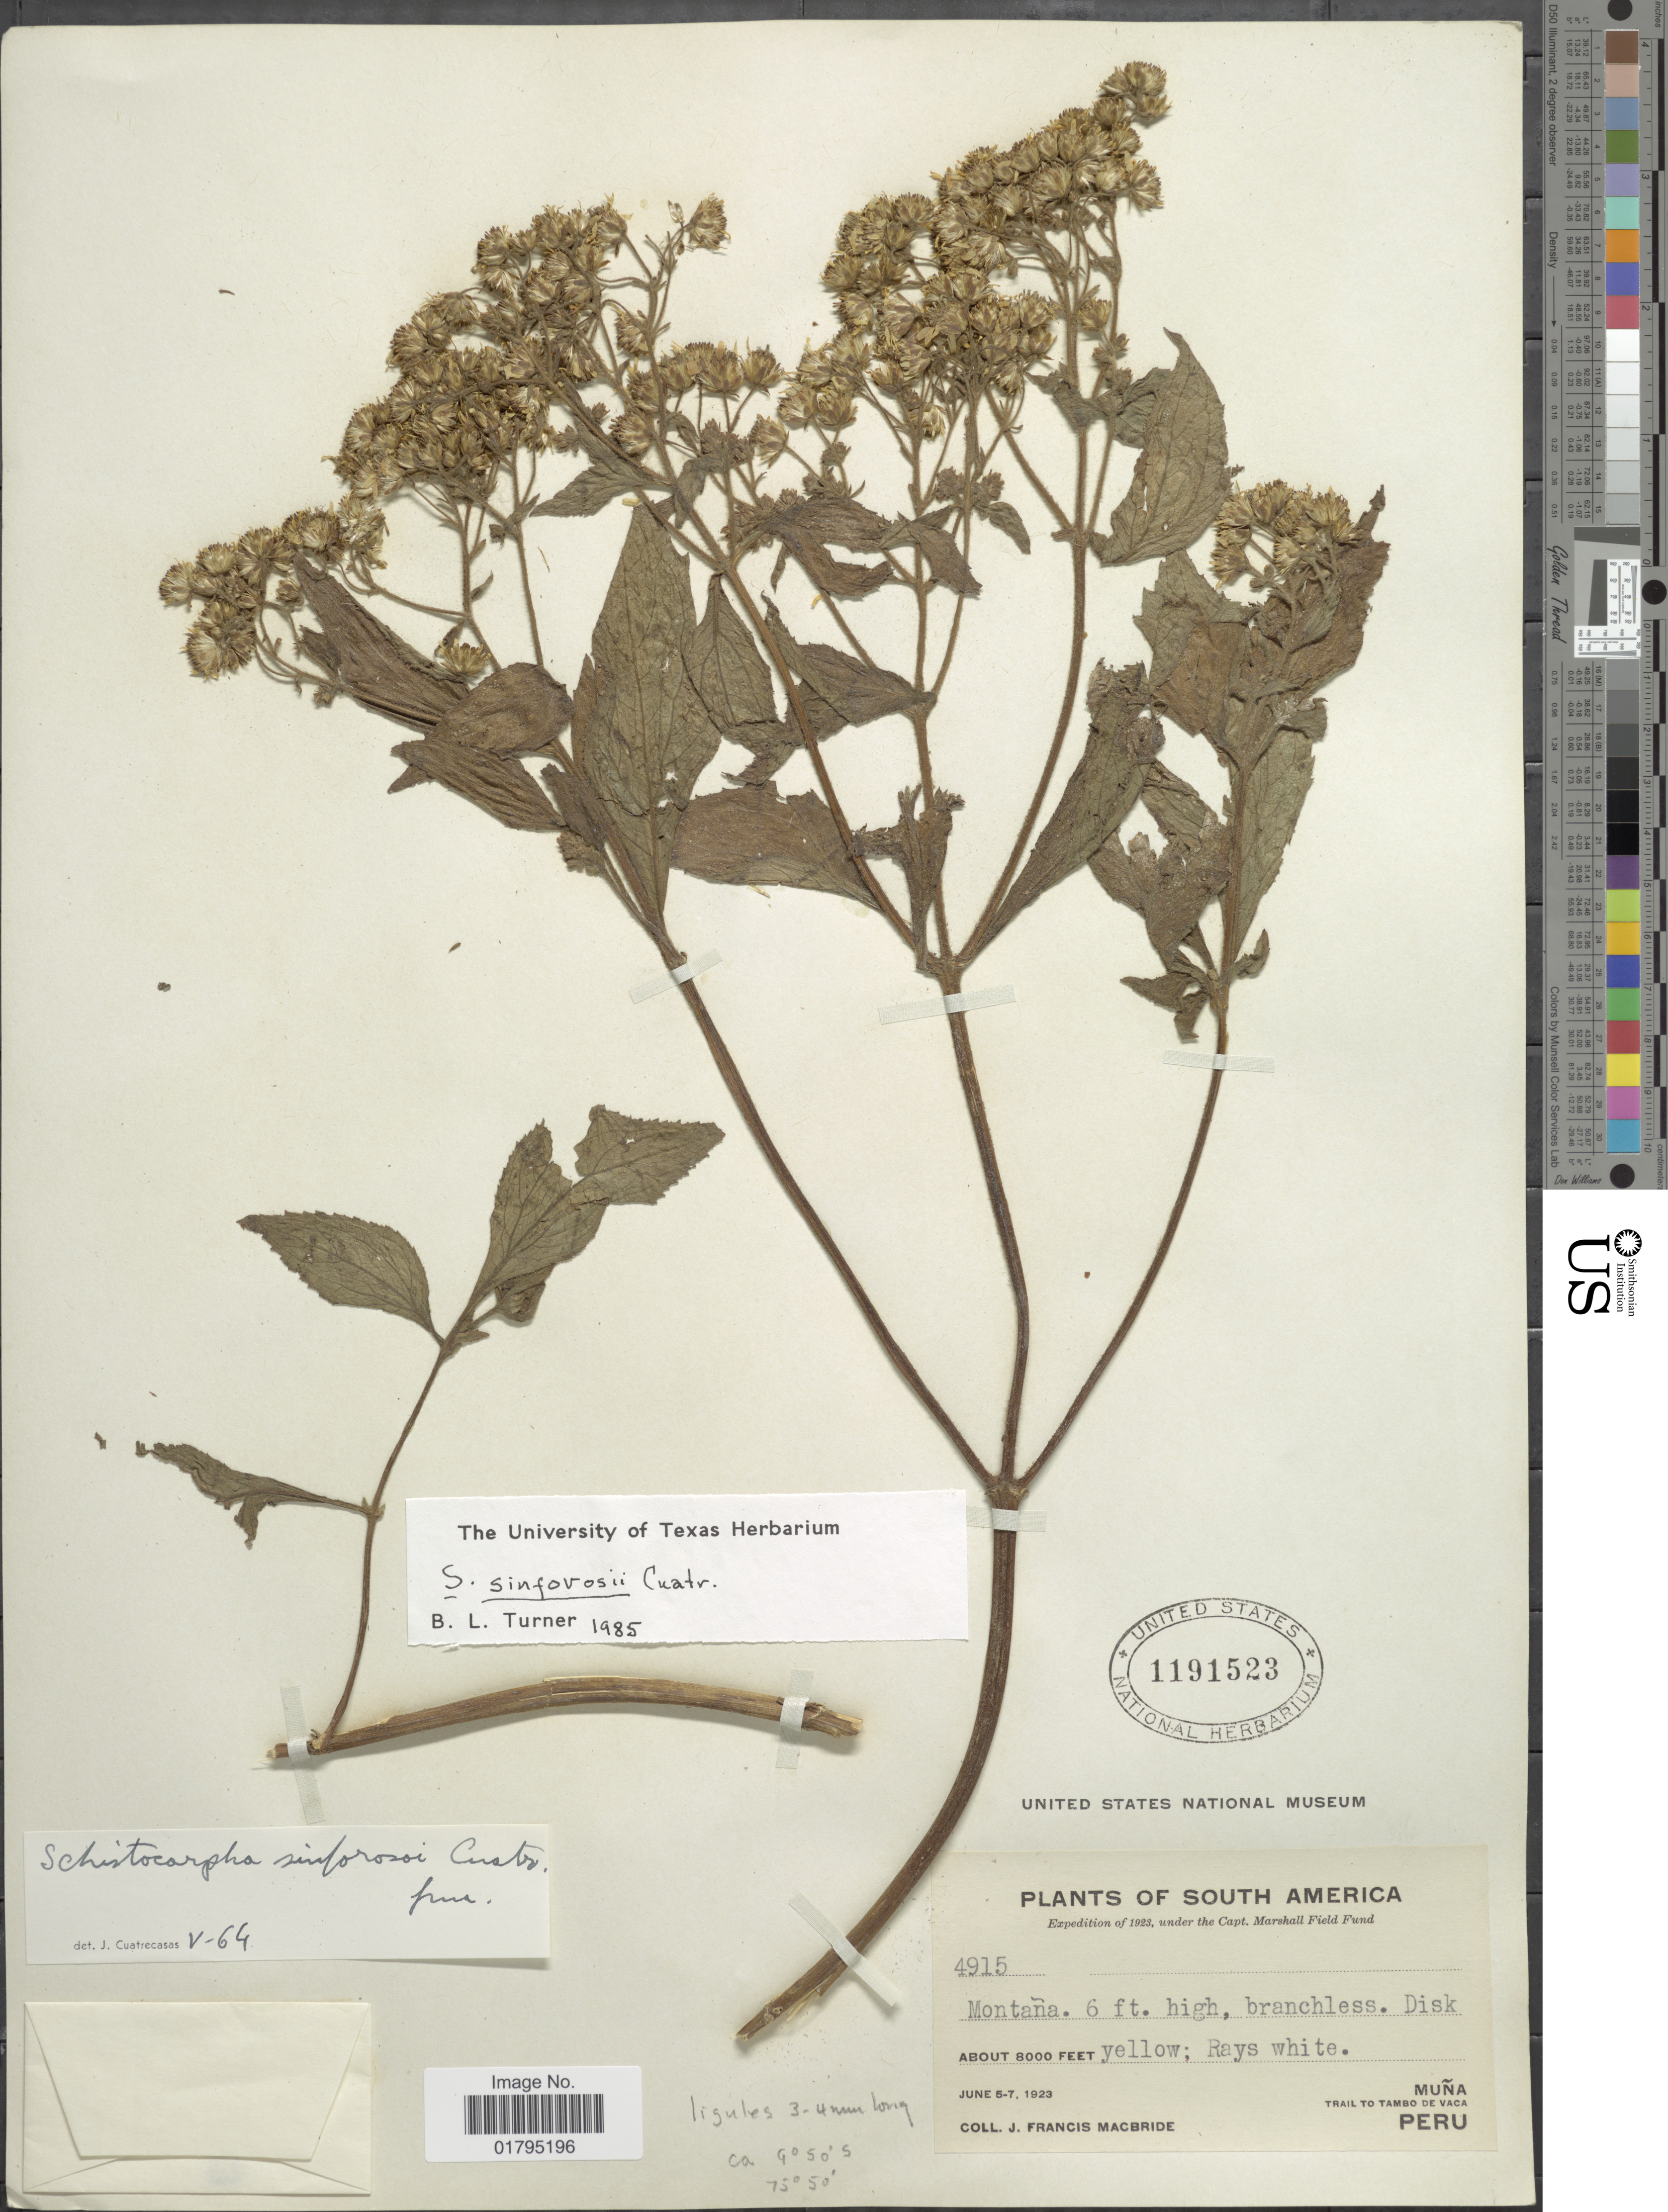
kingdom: Plantae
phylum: Tracheophyta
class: Magnoliopsida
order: Asterales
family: Asteraceae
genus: Schistocarpha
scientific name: Schistocarpha sinforosii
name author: Cuatrec.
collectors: J. F. Macbride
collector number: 4915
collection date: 1923-06-05/1923-06-07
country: Peru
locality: Montana. Muna, Trail to Tambo de Vaca. Peru.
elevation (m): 2438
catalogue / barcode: US 1191523